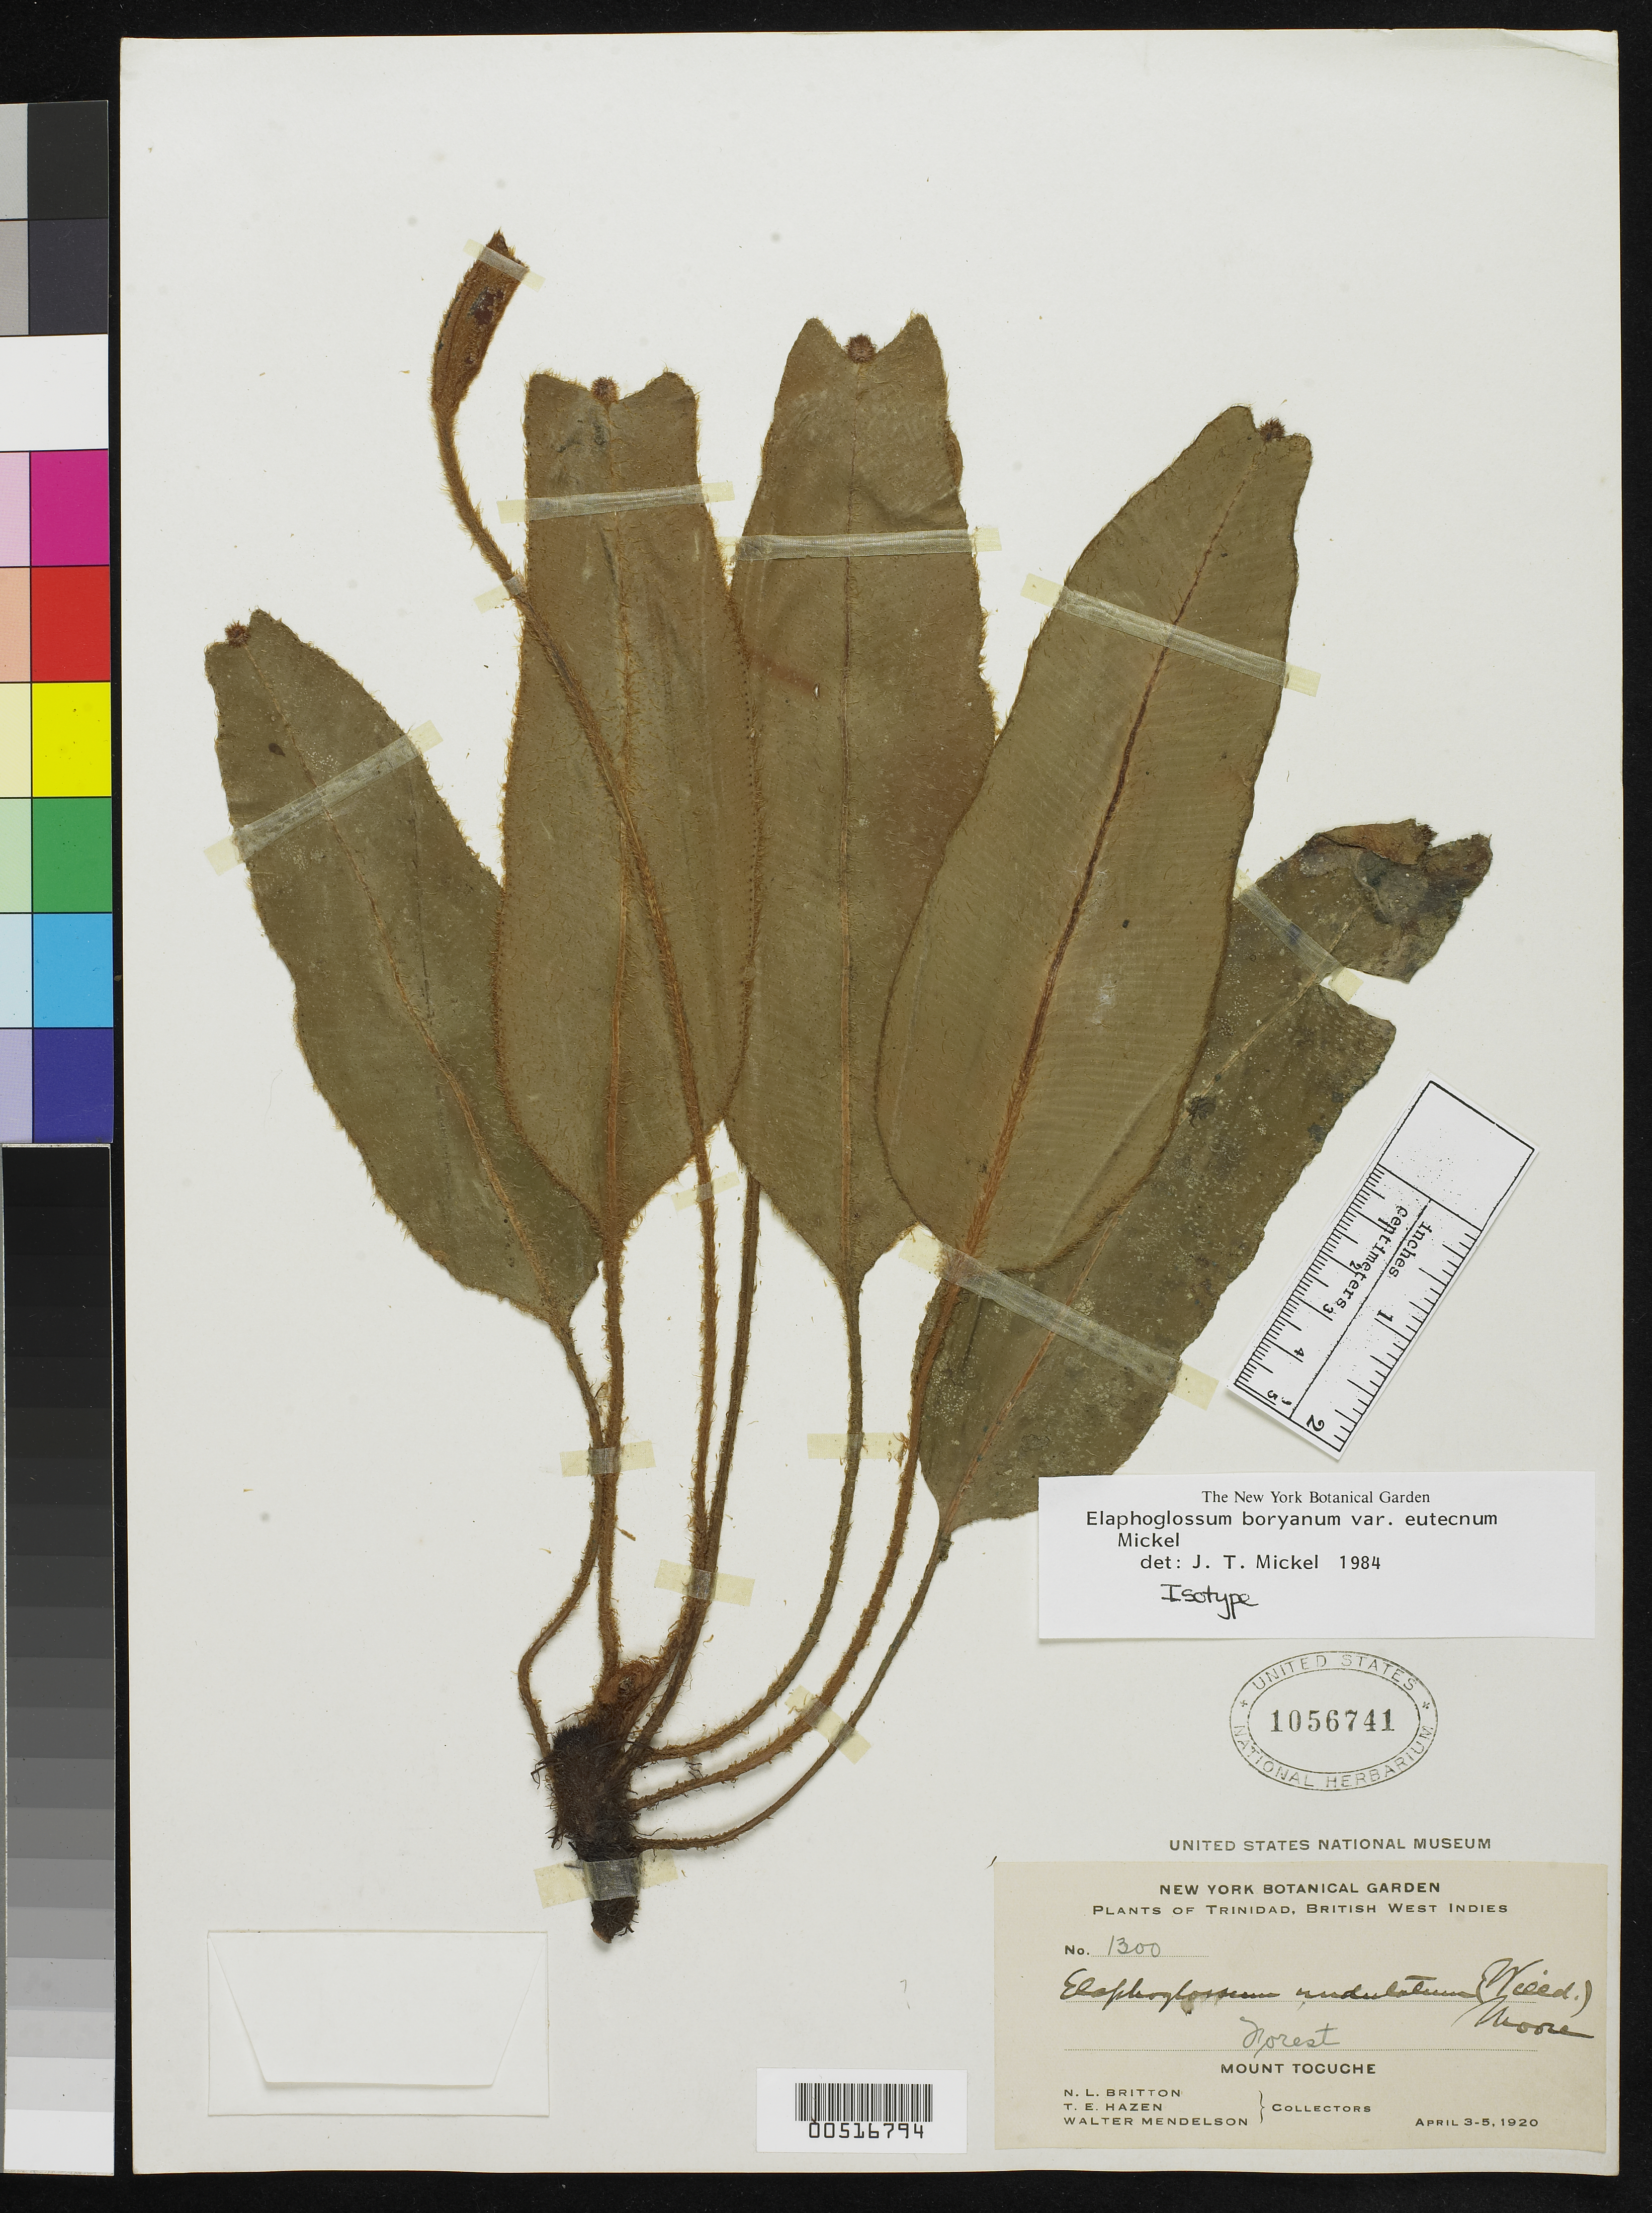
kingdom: Plantae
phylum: Tracheophyta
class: Polypodiopsida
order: Polypodiales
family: Dryopteridaceae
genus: Elaphoglossum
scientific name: Elaphoglossum boryanum var. eutecnum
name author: Mickel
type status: Isotype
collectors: N. Britton, T. E. Hazen & W. Mendelson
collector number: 1300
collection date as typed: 03 Apr 1920 to 05 Apr 1920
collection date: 1920-04-03/1920-04-05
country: Trinidad and Tobago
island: Trinidad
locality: Mt. Tucuche.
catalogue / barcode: US 1056741